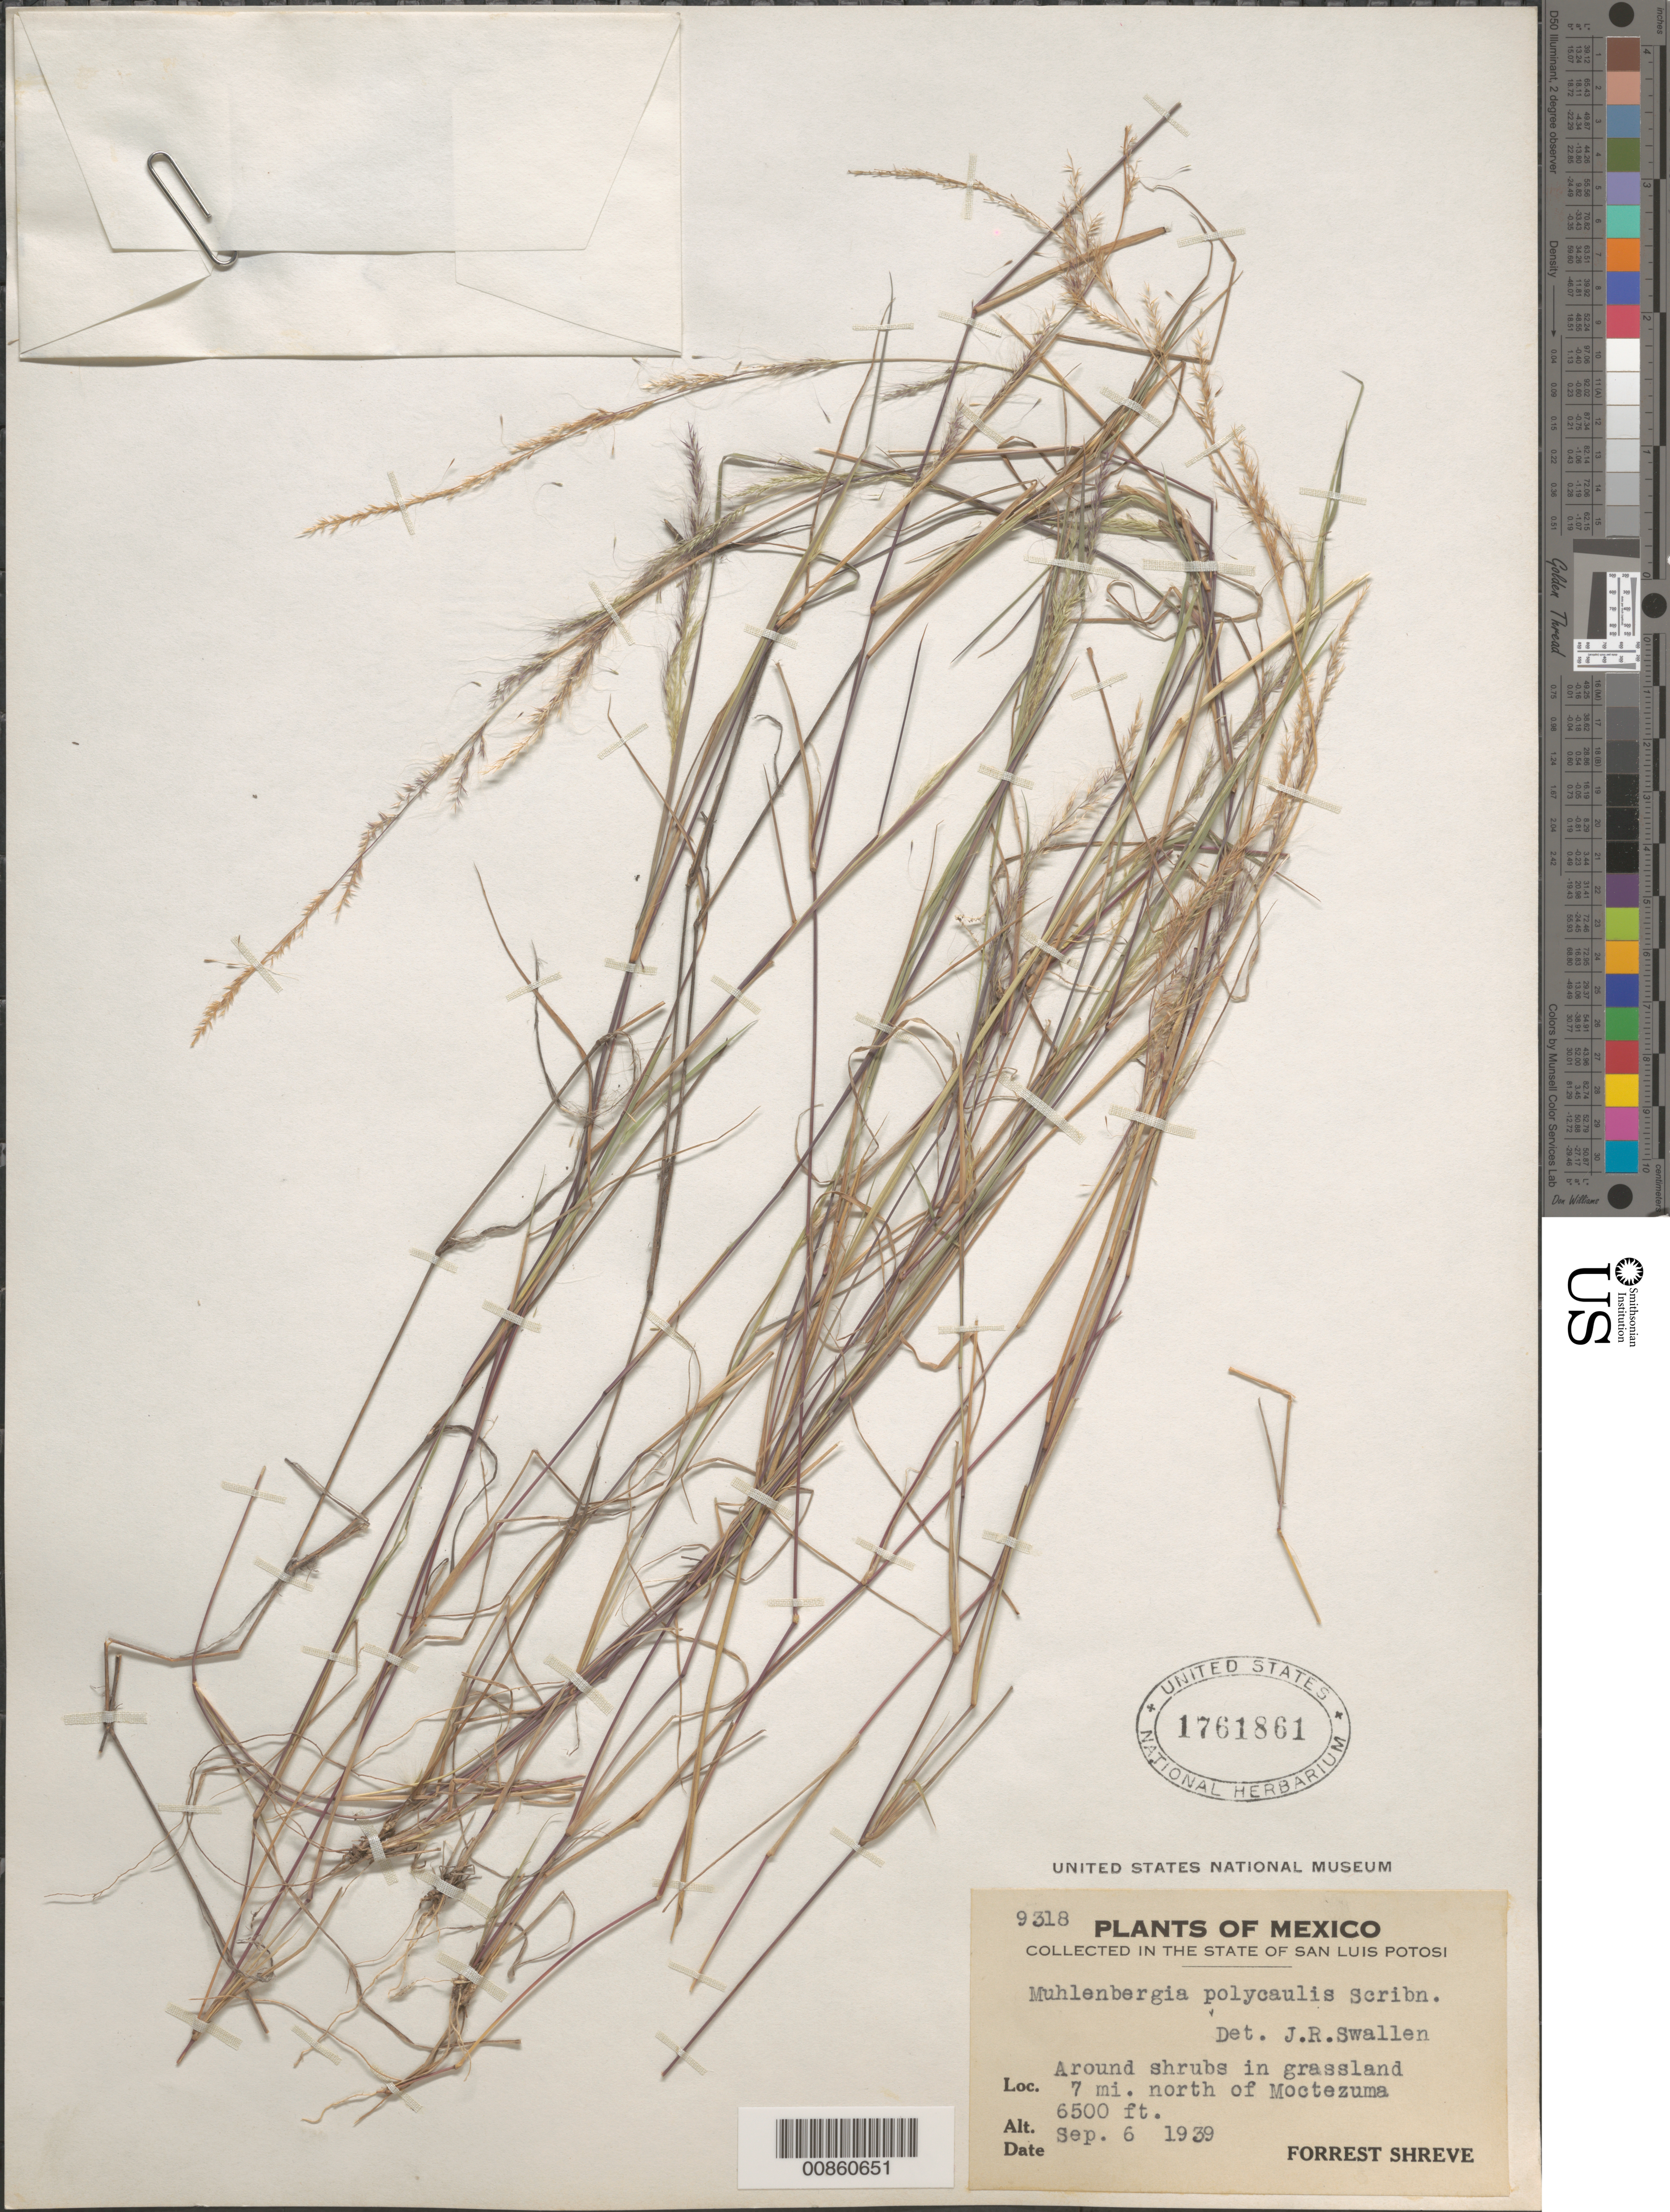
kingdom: Plantae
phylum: Tracheophyta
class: Liliopsida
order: Poales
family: Poaceae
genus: Muhlenbergia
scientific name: Muhlenbergia monticola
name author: Buckley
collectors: F. Shreve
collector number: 9318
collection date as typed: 06 Sep 1939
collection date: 1939-09-06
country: Mexico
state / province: San Luis Potosí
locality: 7 mi N of Moctezuma, S.L.P.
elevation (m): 1981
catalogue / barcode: US 1761861